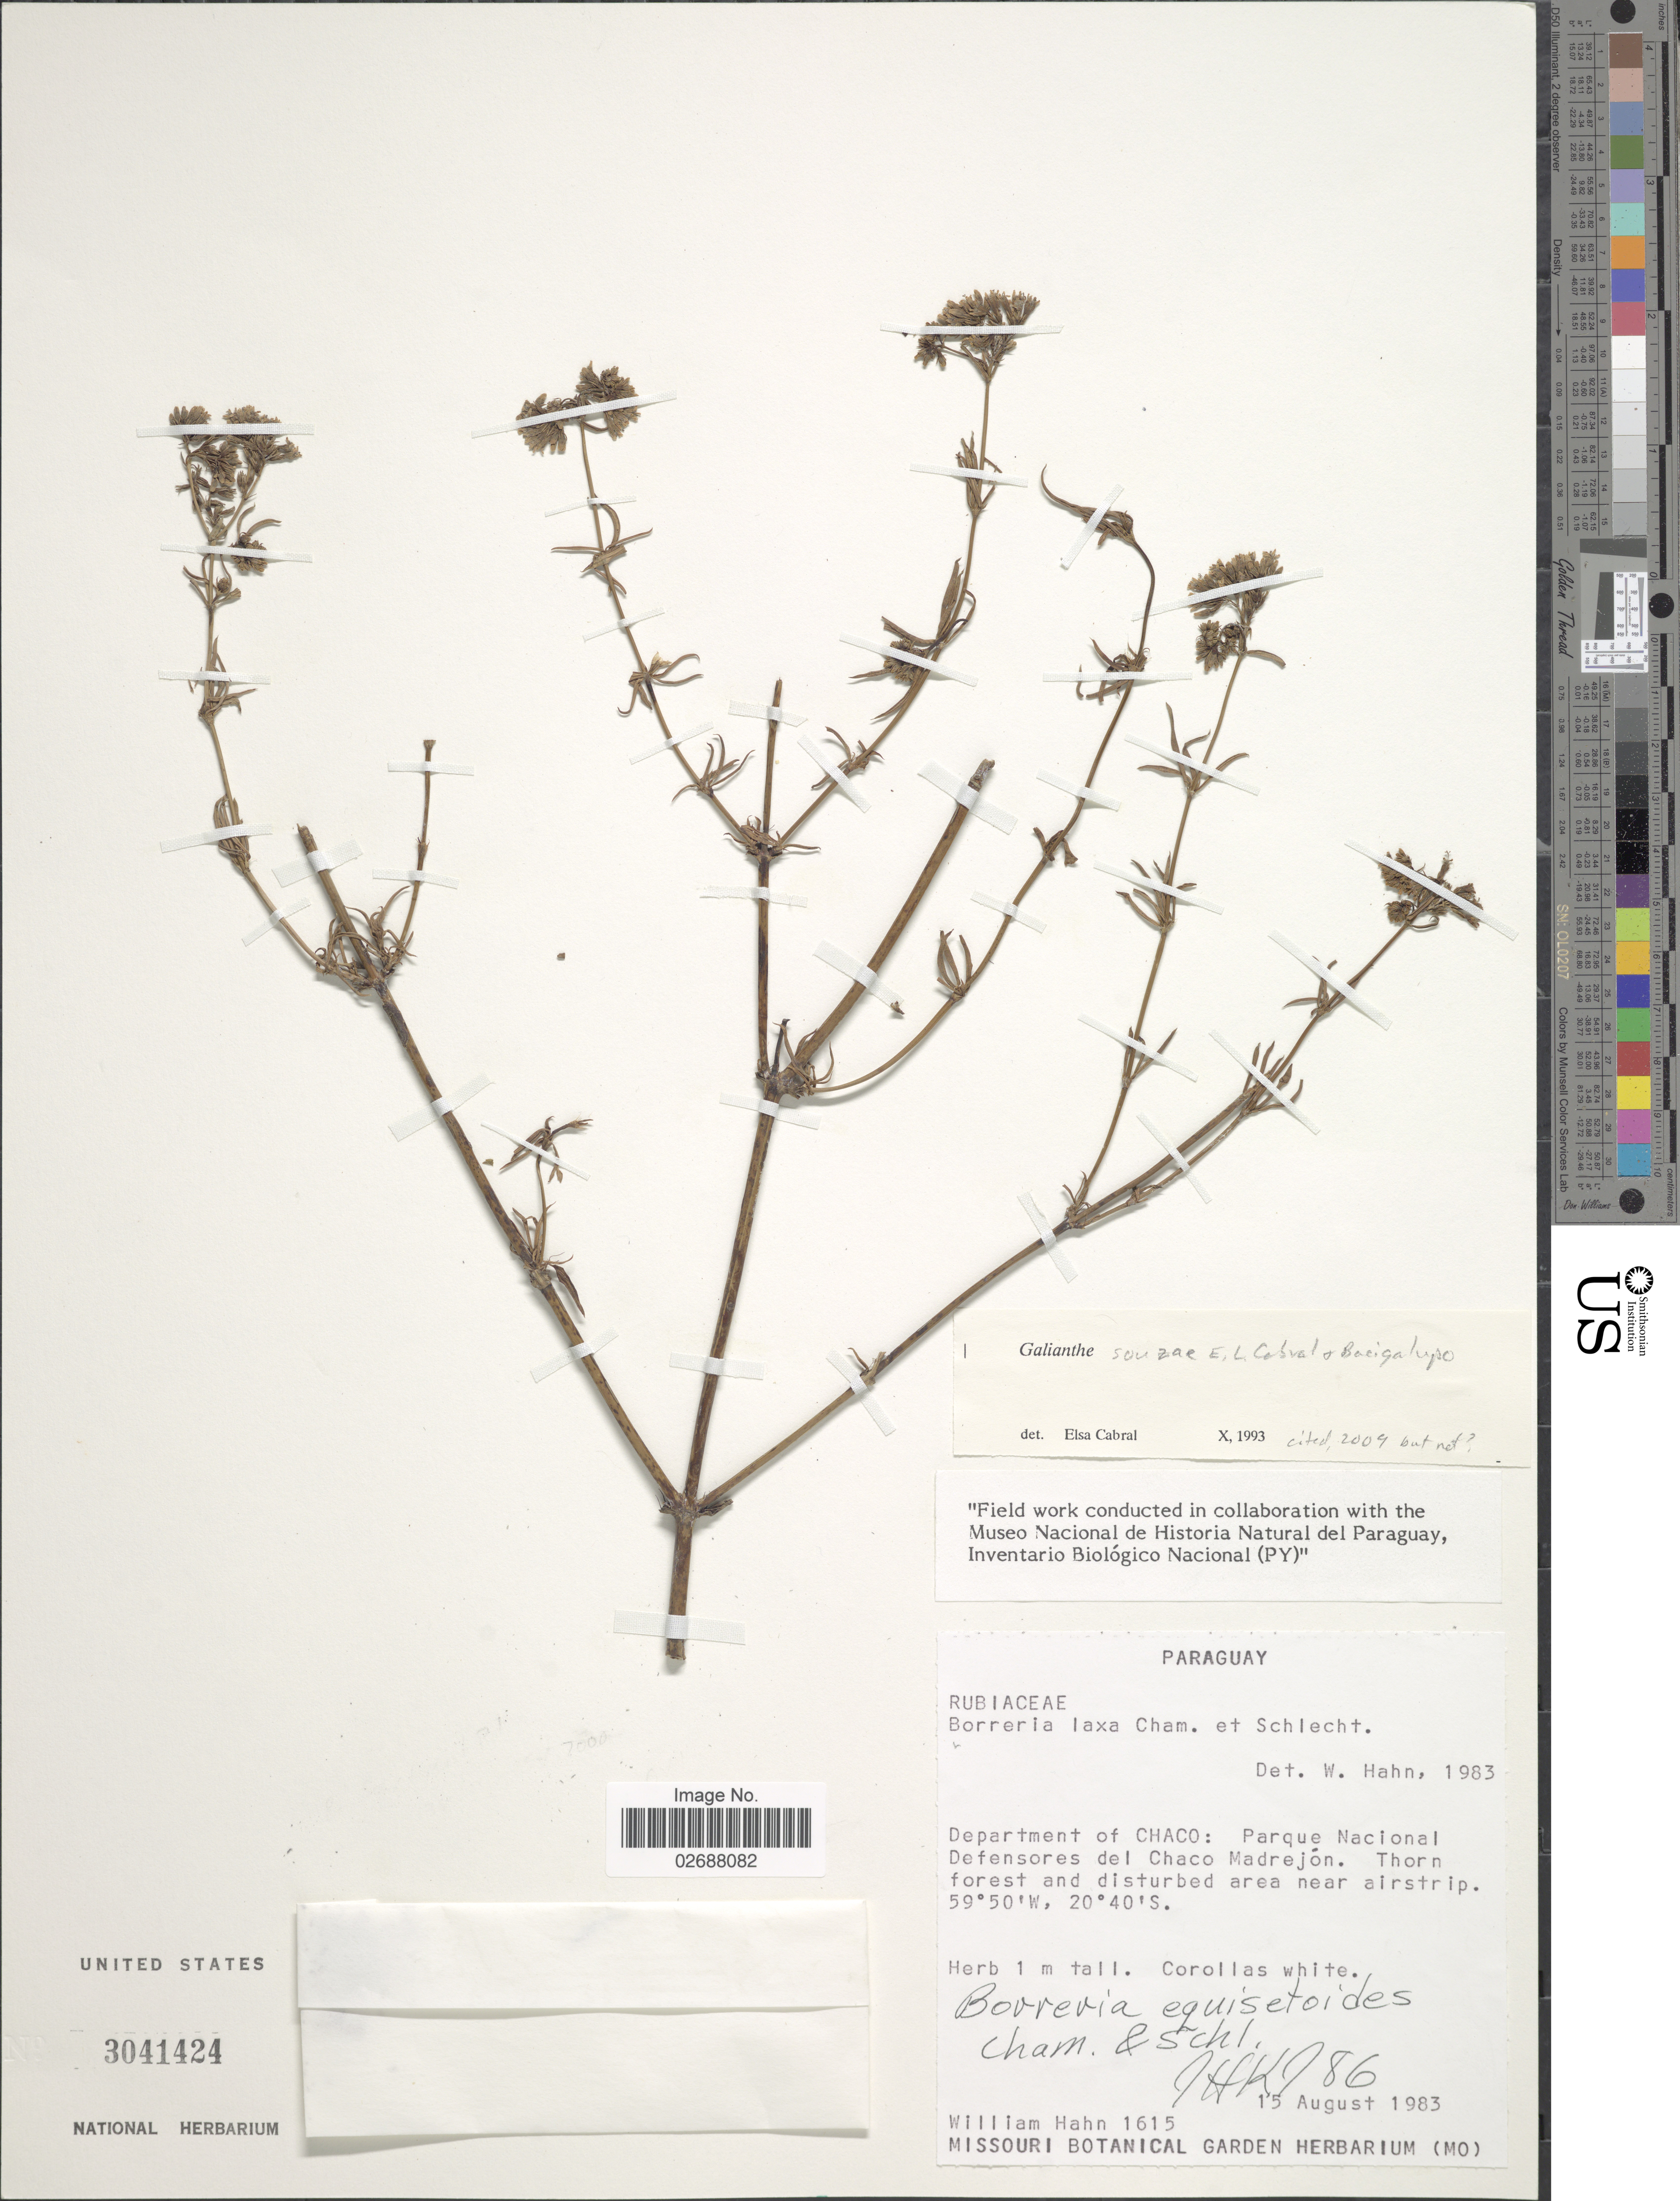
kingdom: Plantae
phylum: Tracheophyta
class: Magnoliopsida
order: Gentianales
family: Rubiaceae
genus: Galianthe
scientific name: Galianthe sp.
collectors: W. Hahn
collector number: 1615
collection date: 1983-08-15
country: Argentina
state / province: Chaco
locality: Parque Nacional Defensores del Chaco Madrejon. Thorn forest and disturbed area near airstrip.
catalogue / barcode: US 3041424